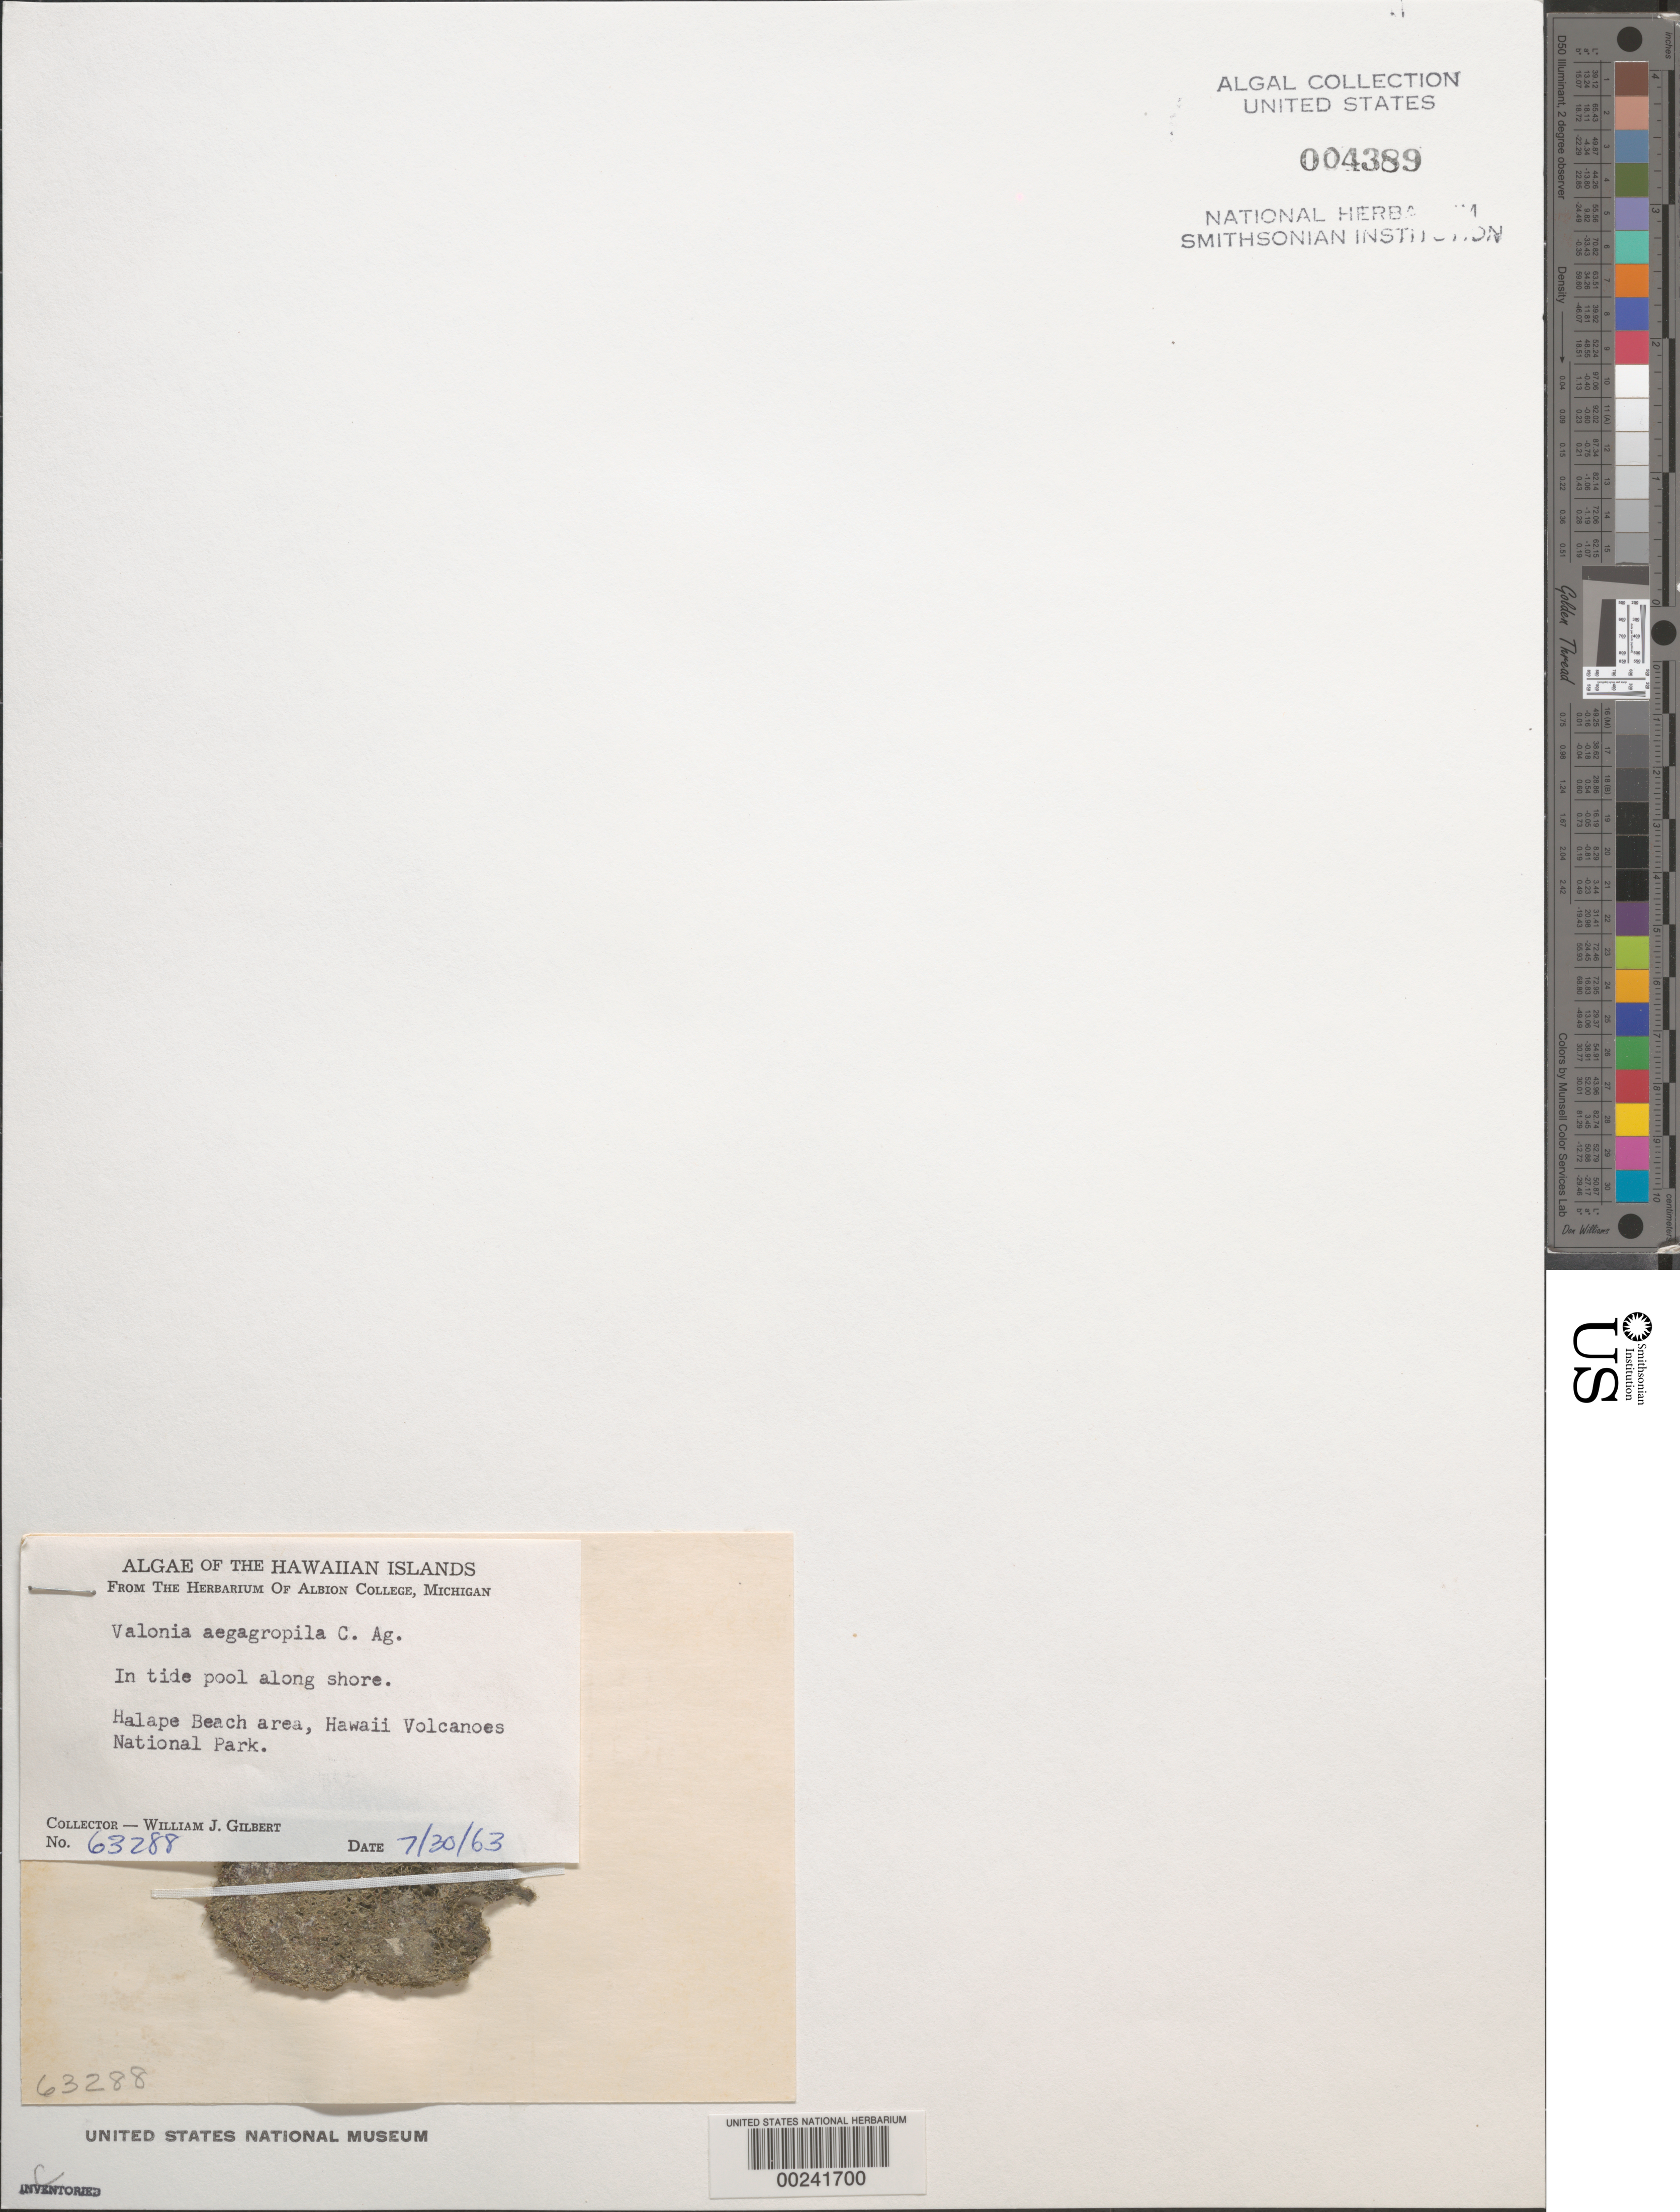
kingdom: Plantae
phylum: Chlorophyta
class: Ulvophyceae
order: Siphonocladales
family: Valoniaceae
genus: Valonia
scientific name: Valonia aegagropila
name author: C. Agardh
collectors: W. J. Gilbert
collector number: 63288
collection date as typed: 30 Jul 1963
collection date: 1963-07-30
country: United States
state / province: Hawaii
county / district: Hawaii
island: Hawaii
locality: Hawaii Volcanoes National Park, Halape Beach area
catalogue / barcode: US 4389